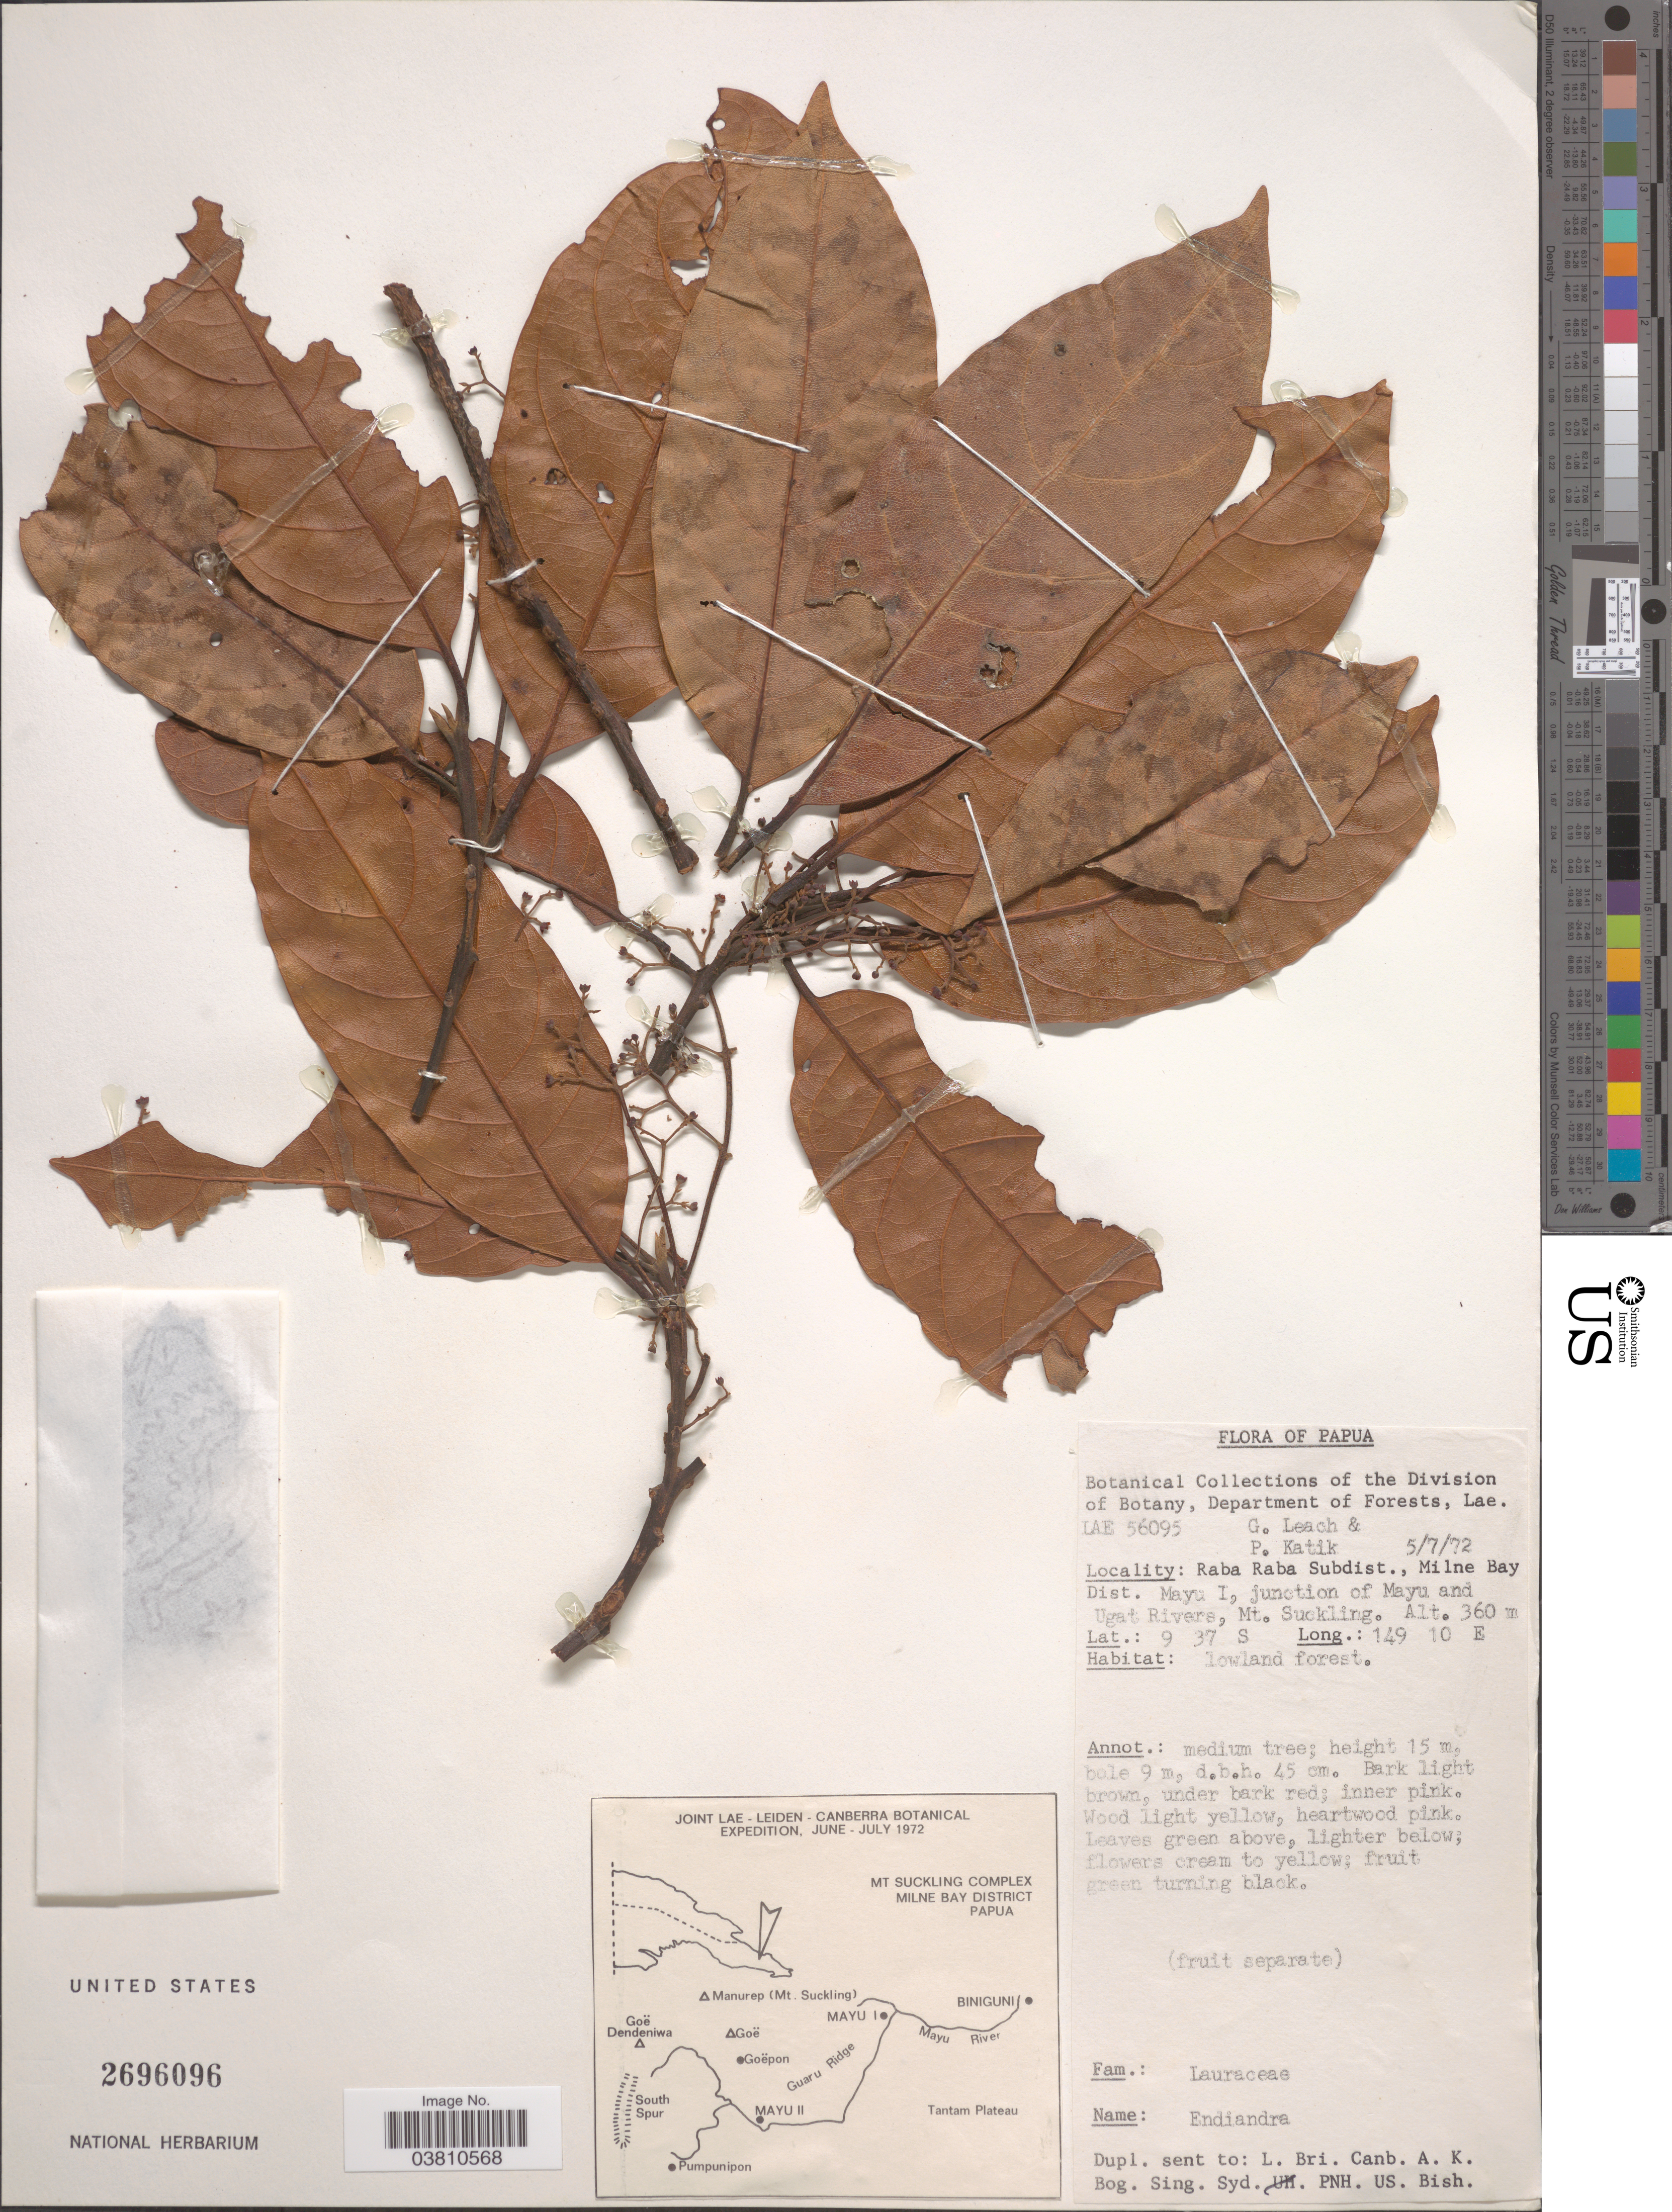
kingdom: Plantae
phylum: Tracheophyta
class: Magnoliopsida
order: Laurales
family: Lauraceae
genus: Endiandra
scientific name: Endiandra sp.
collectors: G. Leach & P. Katik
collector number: LAE 56095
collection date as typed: Transcribed d/m/y: 5/7/72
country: Papua New Guinea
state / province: Milne Bay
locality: Papua. Raba Raba Subdist., Milne Bay Dist. Mayu I, junction of Mayu and Ugat Rivers, Mt. Suckling.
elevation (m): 360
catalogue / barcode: US 2696096